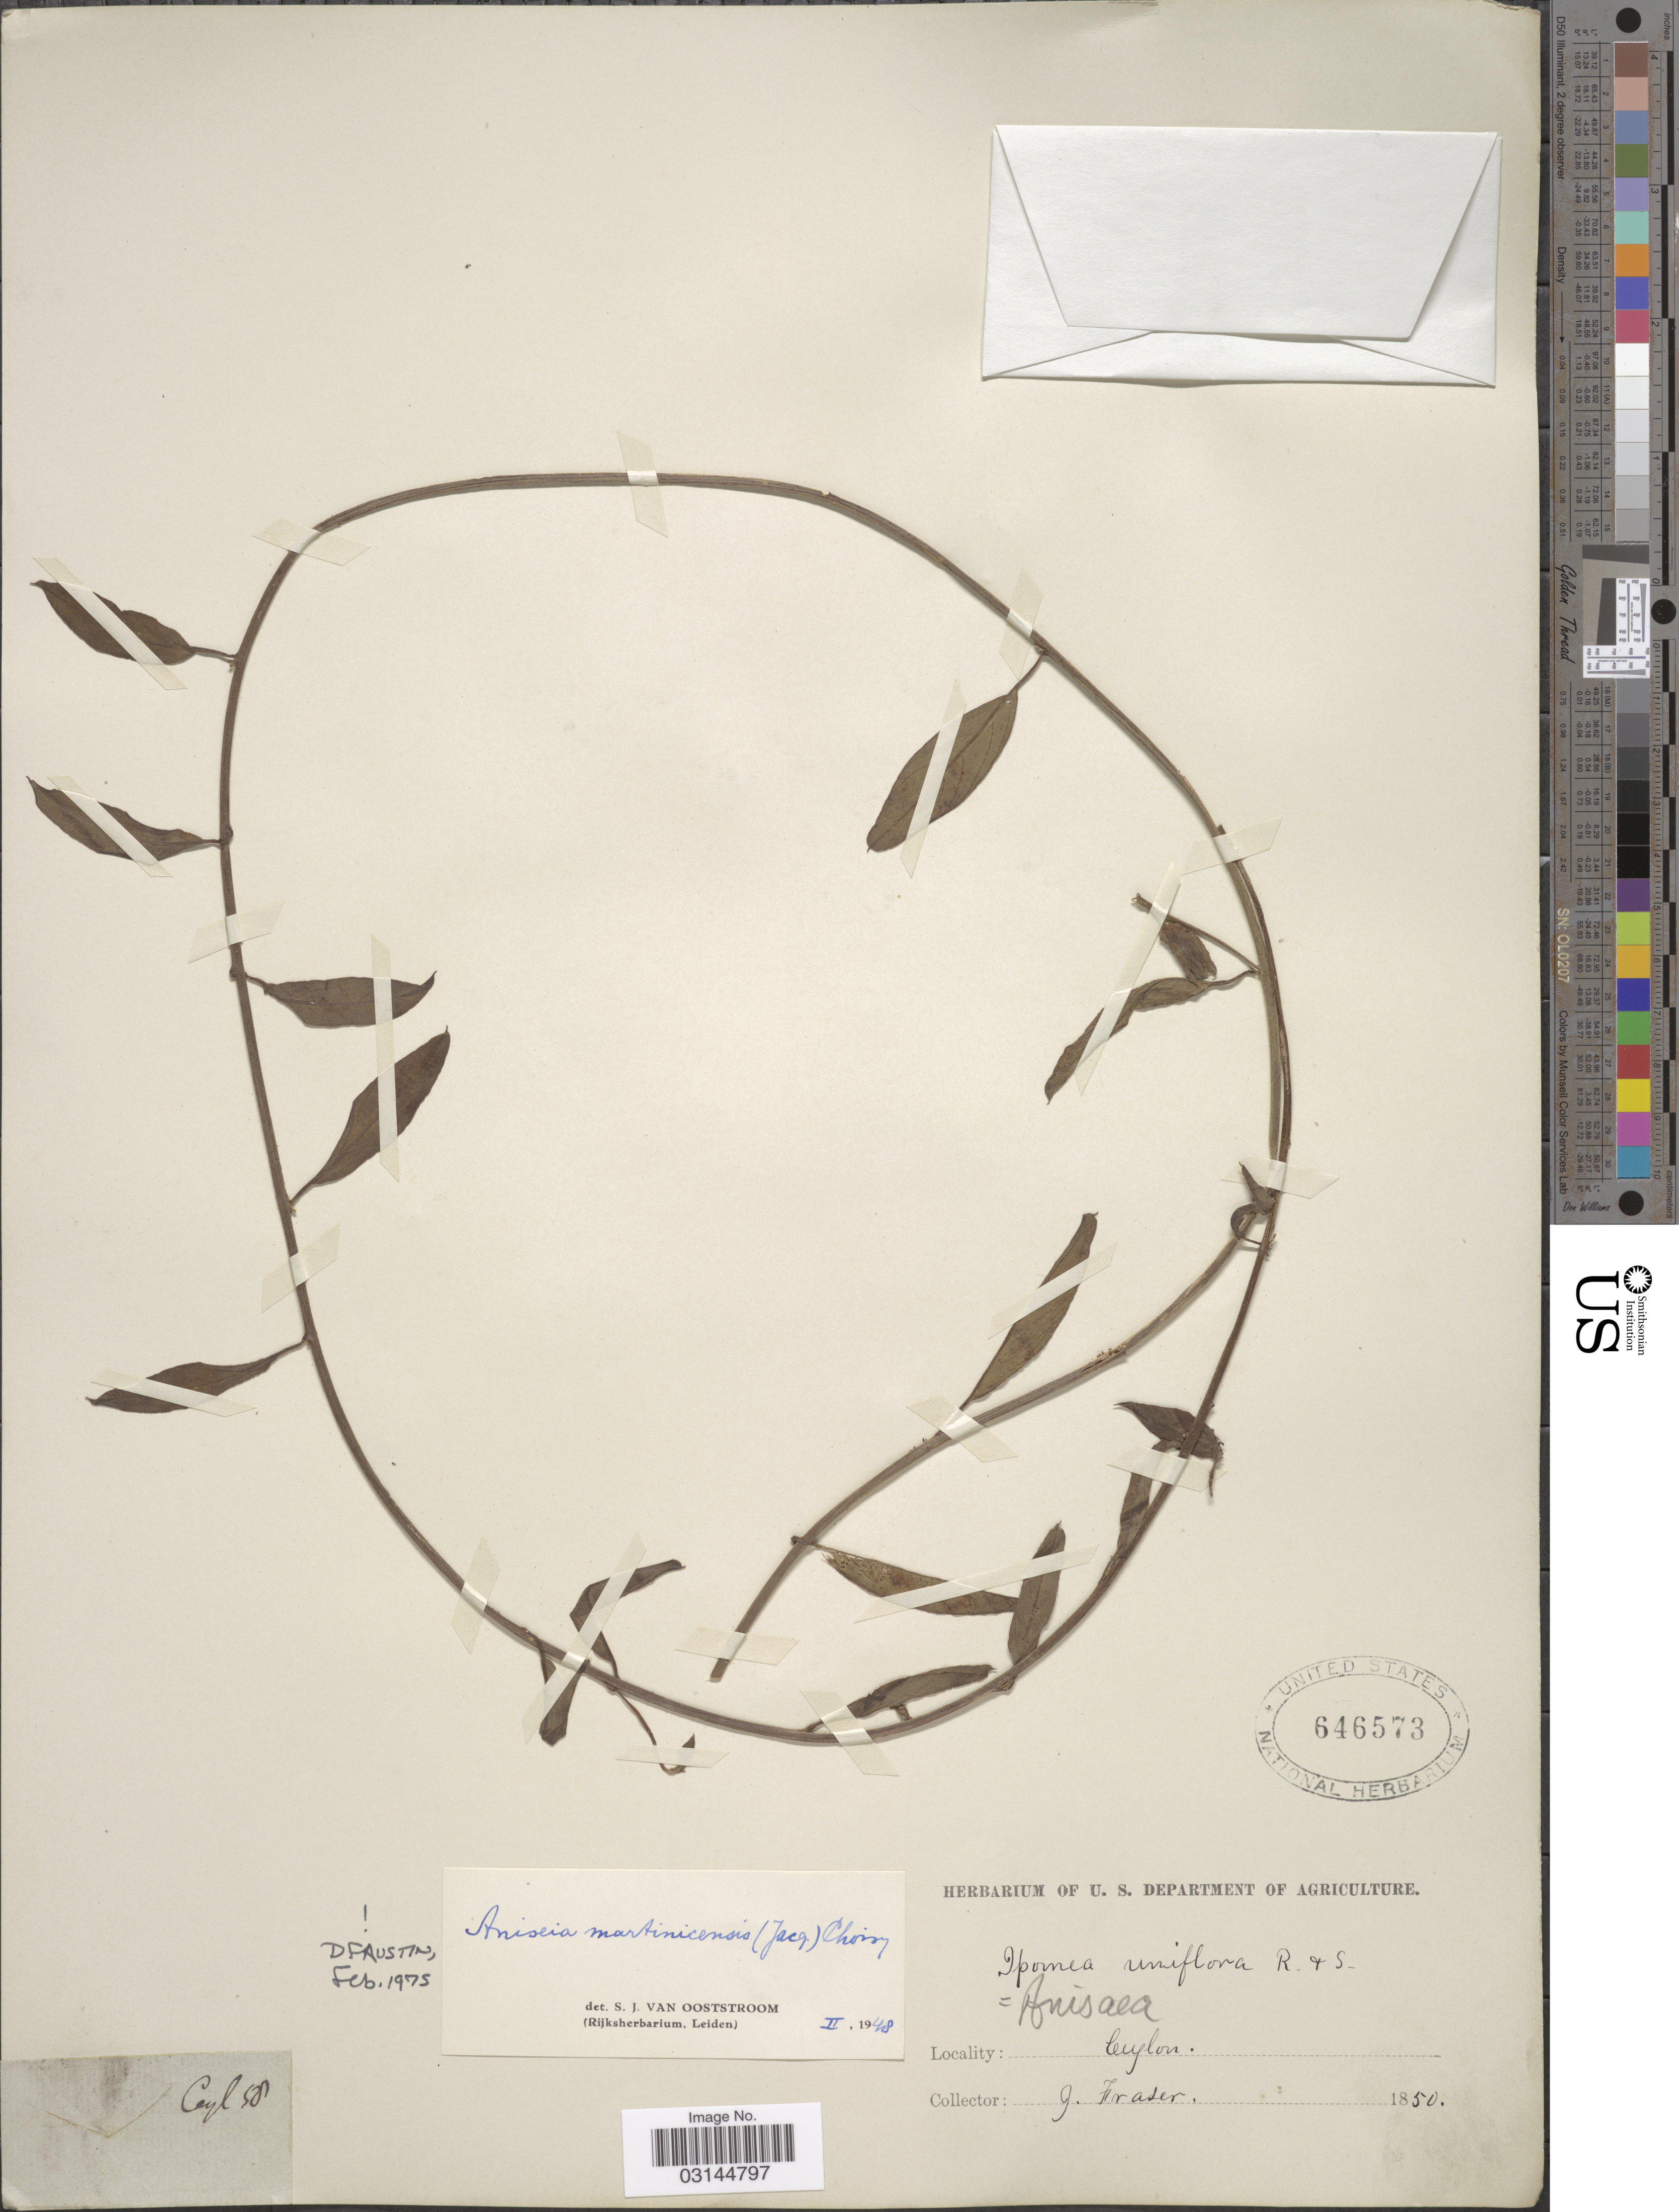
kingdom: Plantae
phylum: Tracheophyta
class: Magnoliopsida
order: Solanales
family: Convolvulaceae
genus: Aniseia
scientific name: Aniseia martinicensis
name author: (Jacq.) Choisy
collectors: G. Fraser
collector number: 58*?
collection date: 1850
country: Sri Lanka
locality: Ceylon.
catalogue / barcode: US 646573